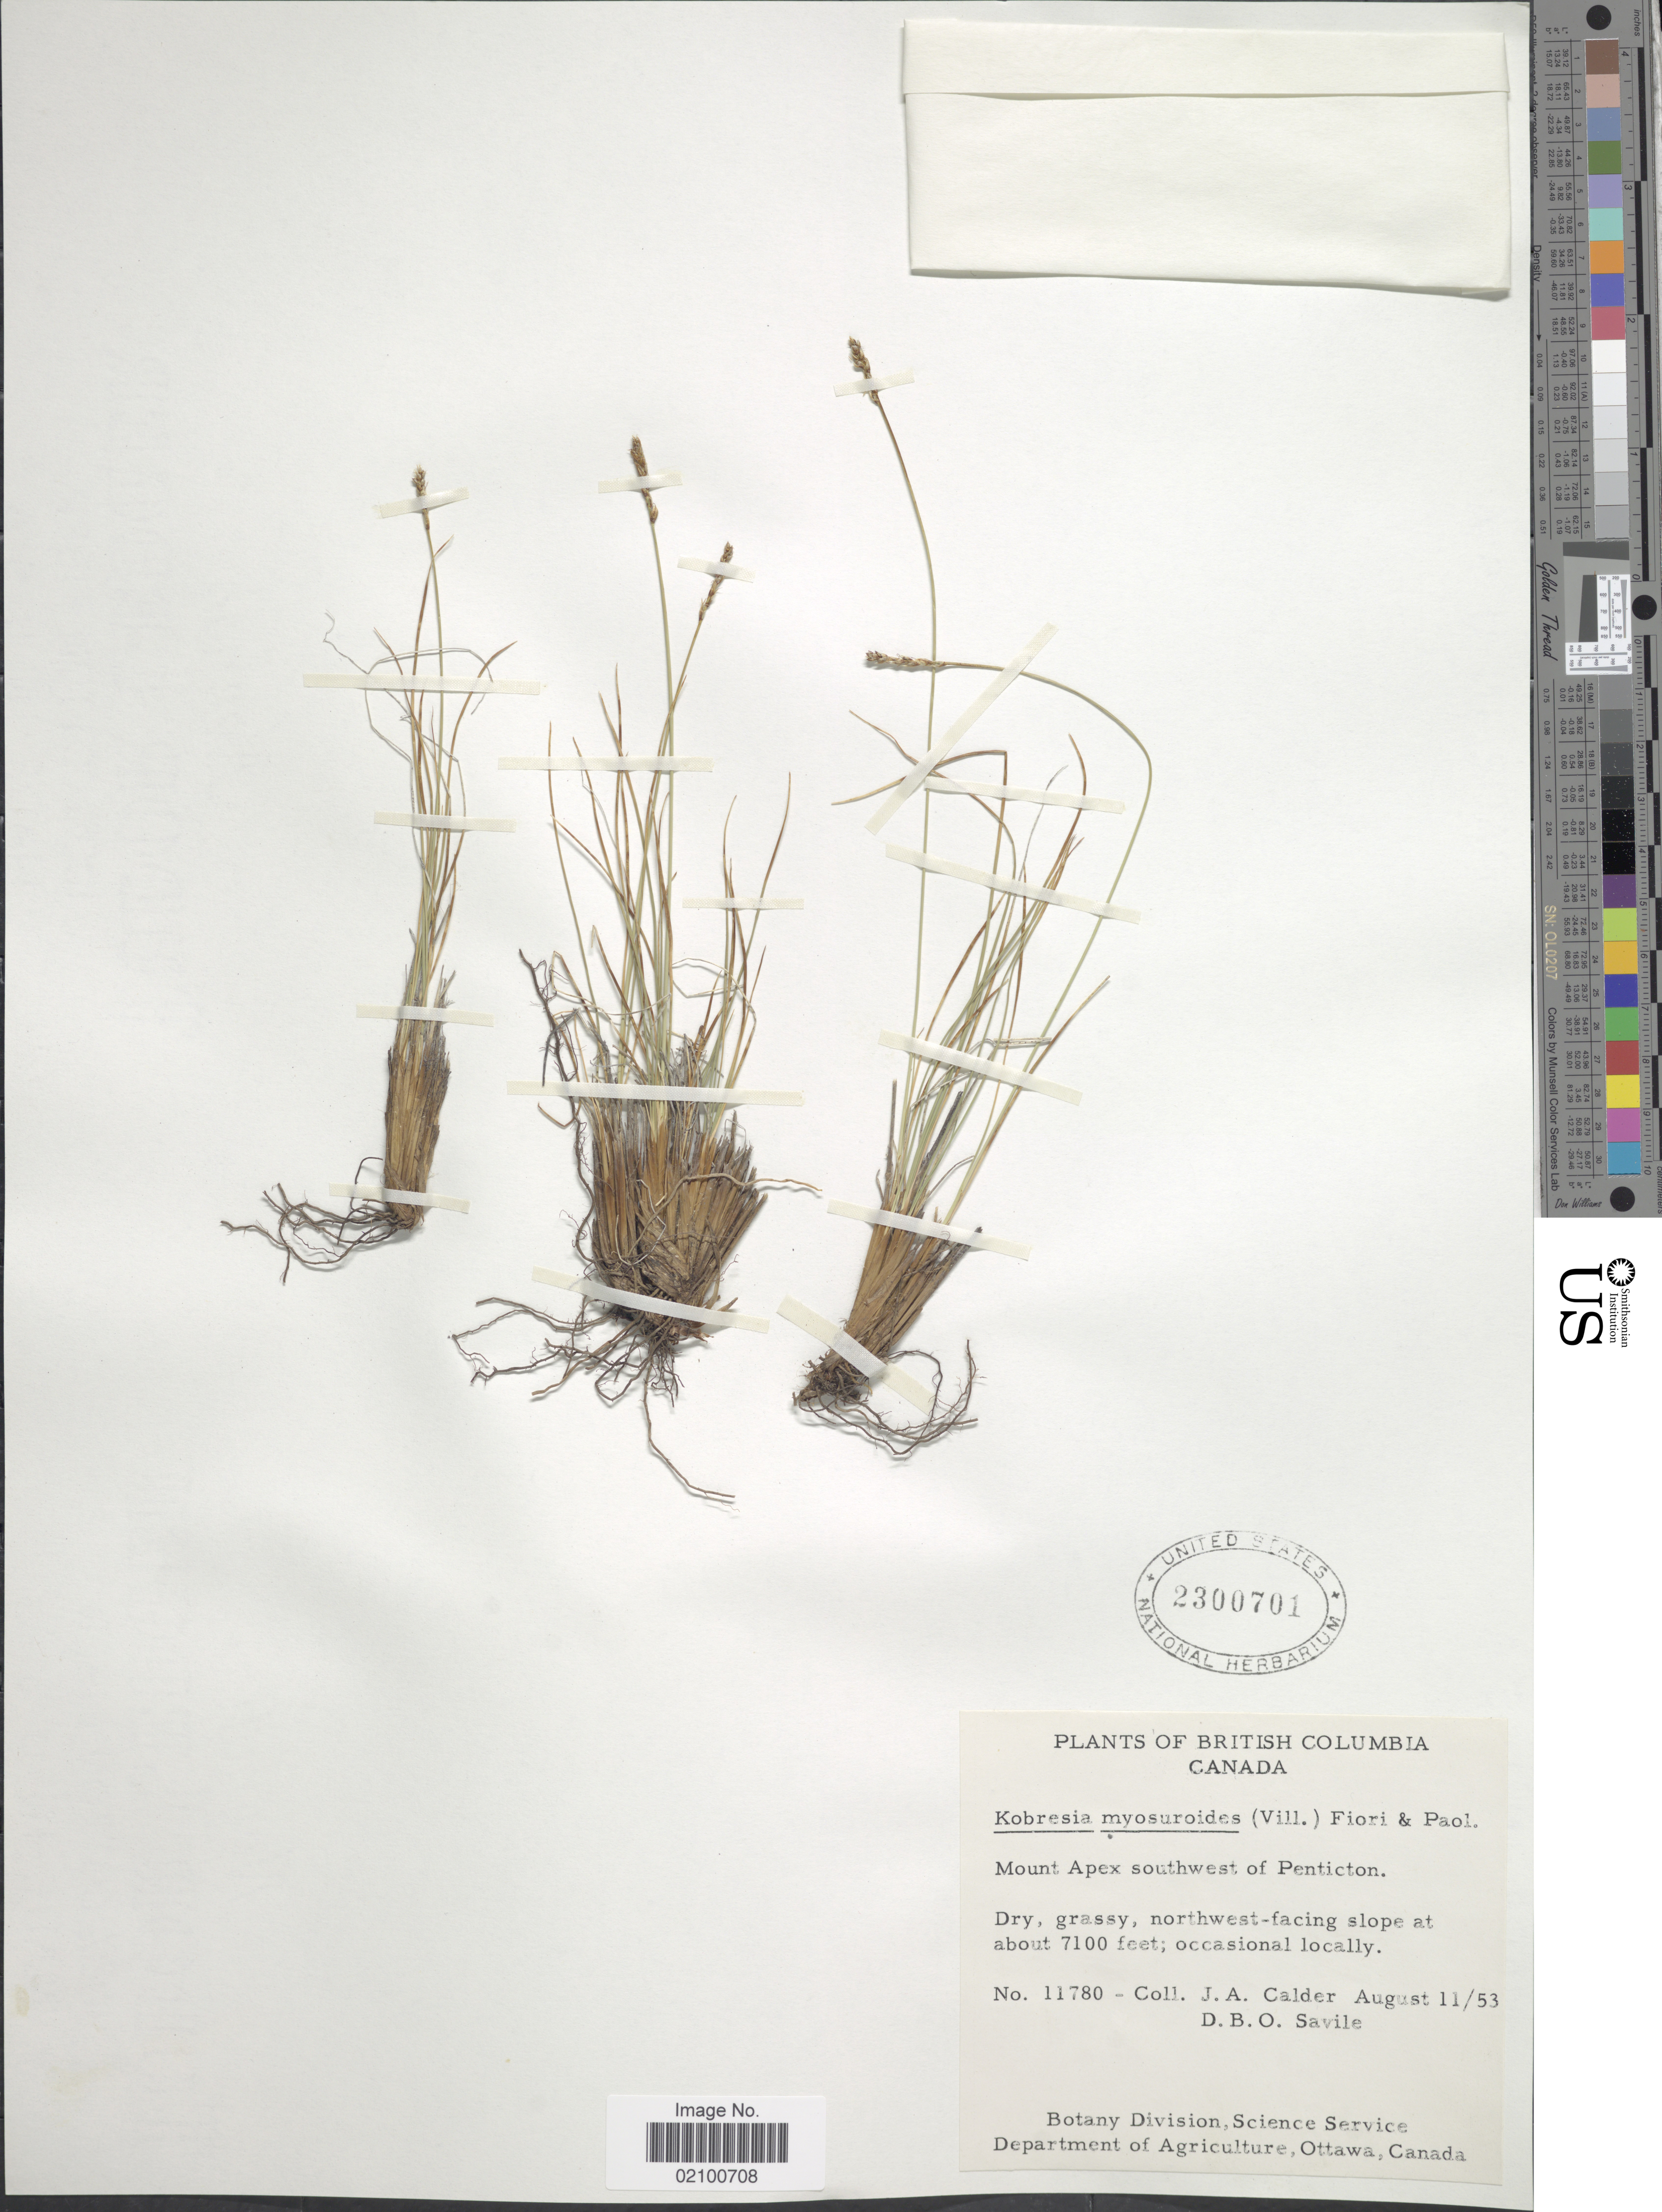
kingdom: Plantae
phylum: Tracheophyta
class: Liliopsida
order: Poales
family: Cyperaceae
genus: Carex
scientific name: Carex myosuroides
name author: Vill.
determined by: Strong, M. T., (US), Smithsonian Institution - National Museum of Natural History (UNITED STATES)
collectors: J. A. Calder & D. Savile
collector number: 11780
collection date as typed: Transcribed d/m/y: 11/8/53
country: Canada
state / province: British Columbia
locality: Mount Apex southwest of Penticton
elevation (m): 2164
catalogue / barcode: US 2300701